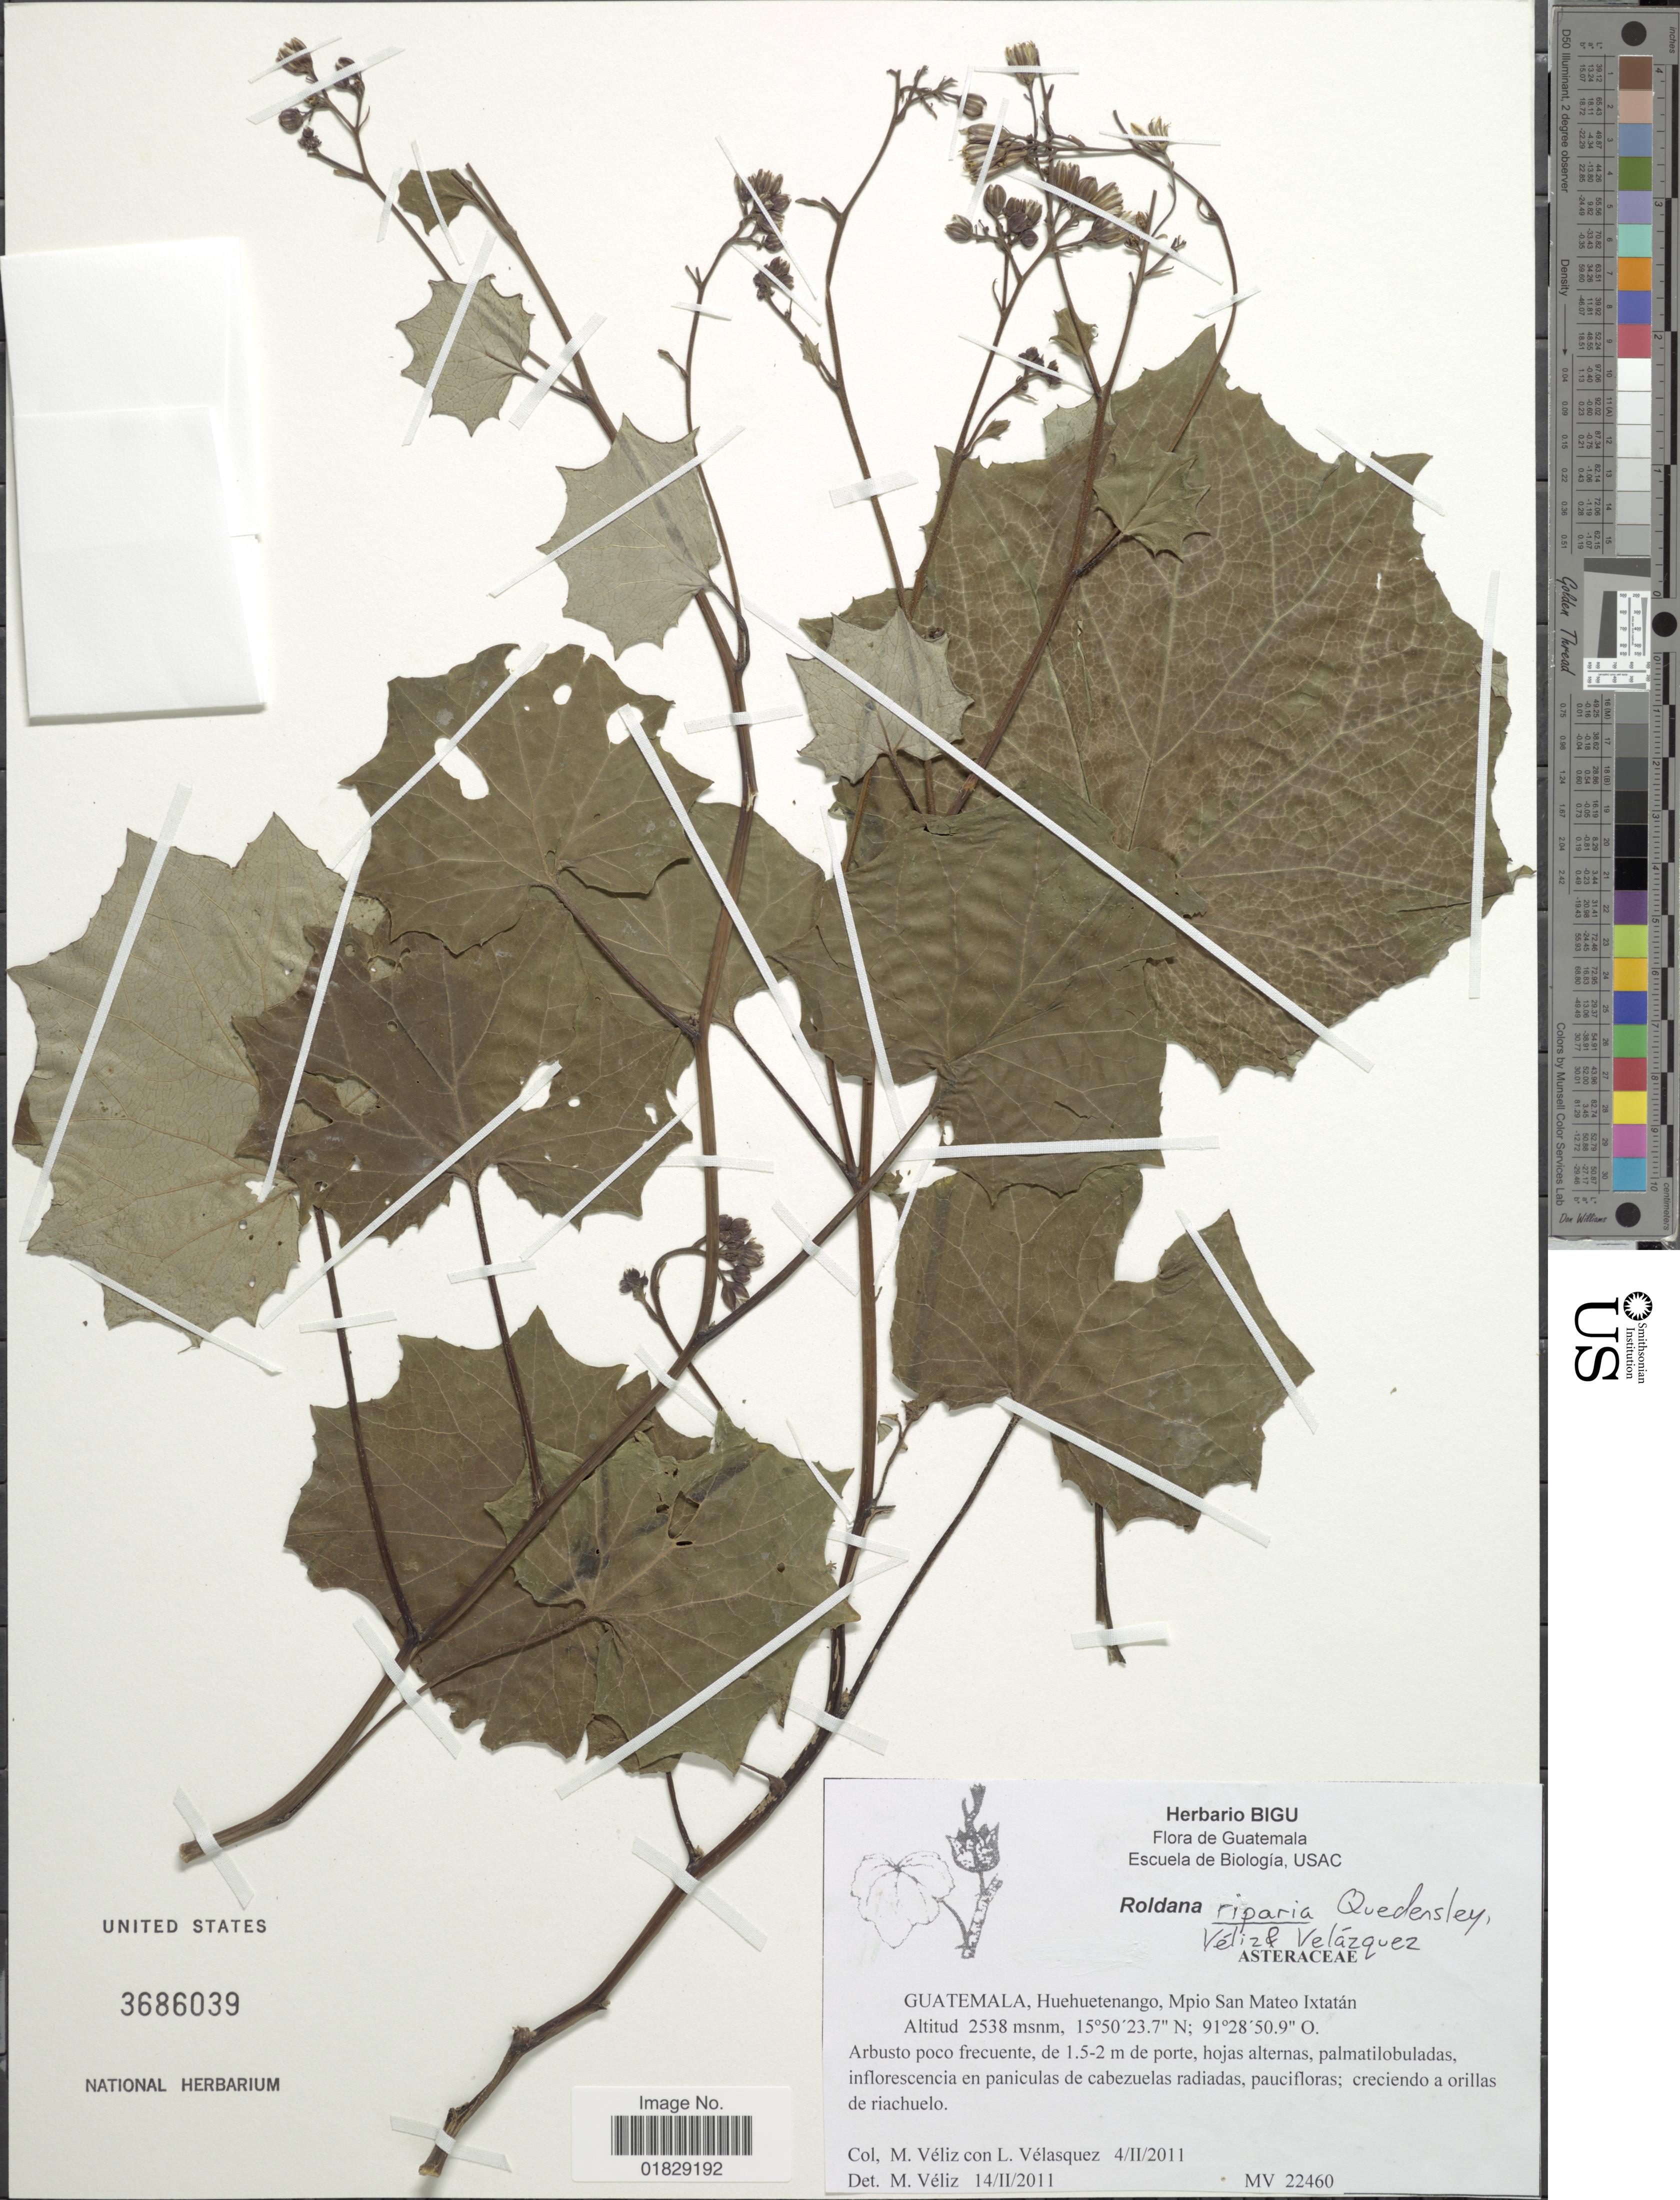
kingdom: Plantae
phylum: Tracheophyta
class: Magnoliopsida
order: Asterales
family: Asteraceae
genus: Roldana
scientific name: Roldana riparia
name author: Quedensley et al.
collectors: M. Véliz & L. Velasquez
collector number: MV 22460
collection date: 2011-02-04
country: Guatemala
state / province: Huehuetenango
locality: Guatemala, Huehuetenango, Mpio San Mateo Ixtatán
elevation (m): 2538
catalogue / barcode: US 3686039